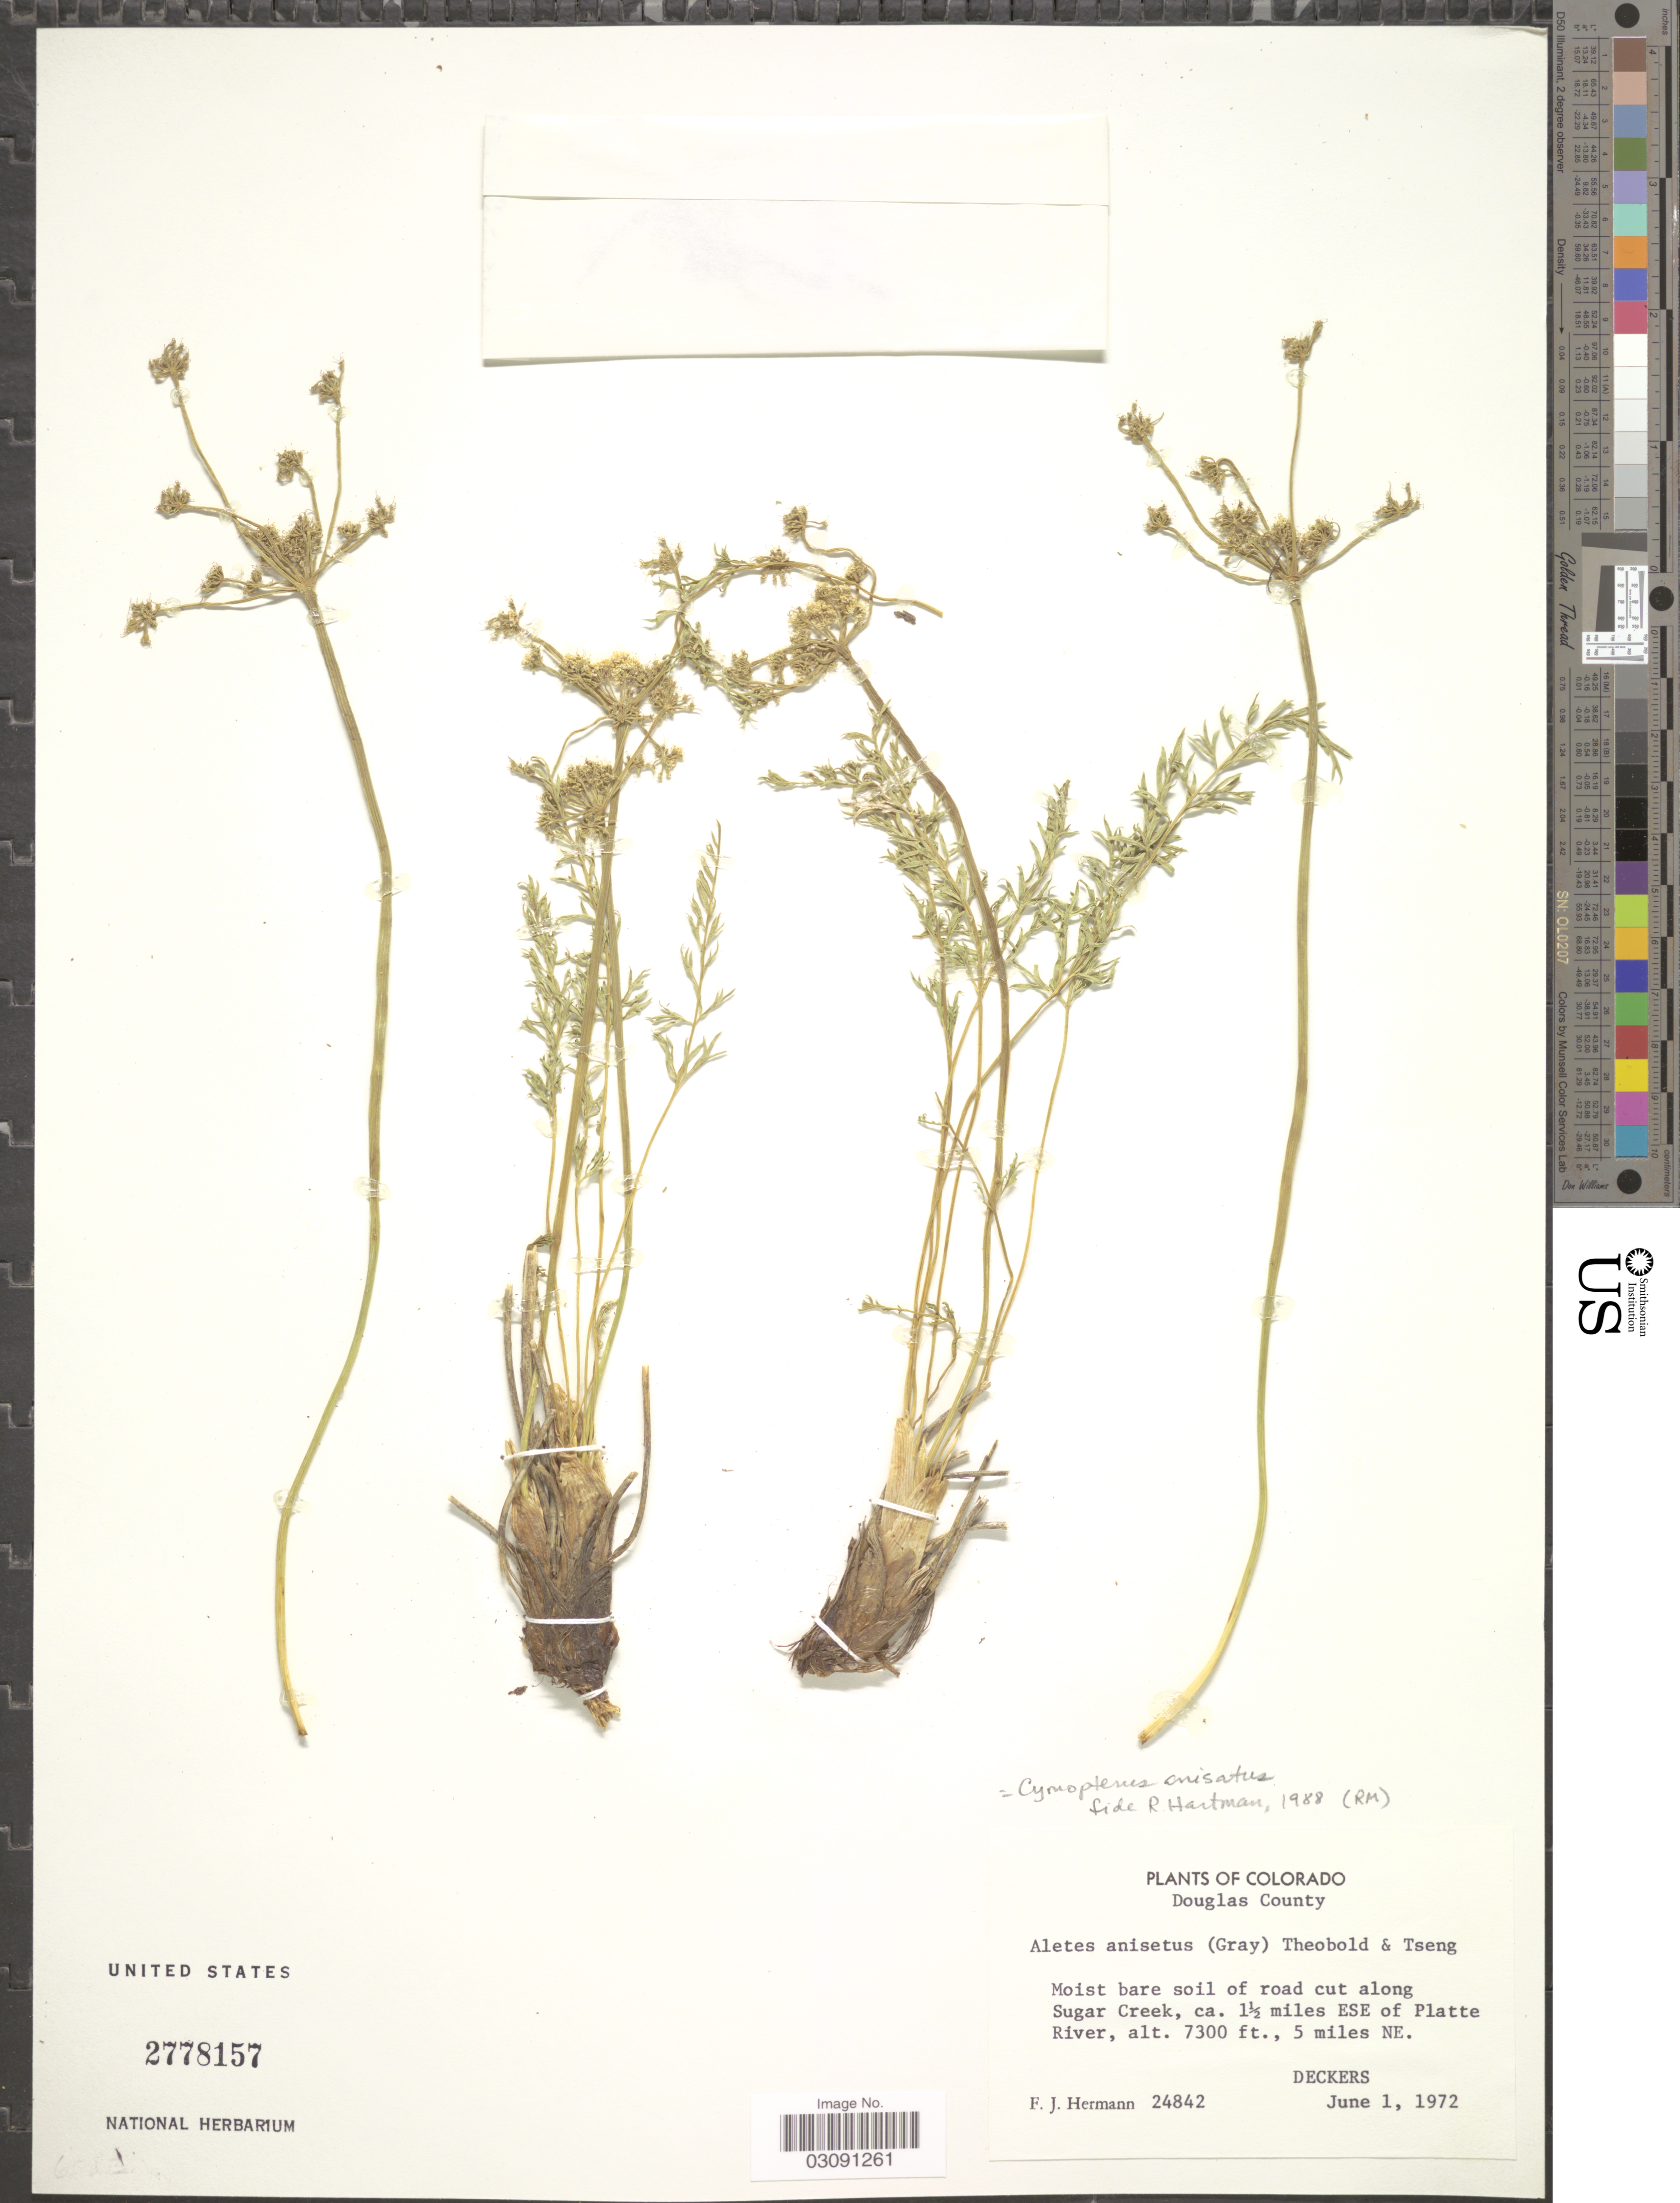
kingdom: Plantae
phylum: Tracheophyta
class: Magnoliopsida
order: Apiales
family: Apiaceae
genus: Cymopterus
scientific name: Cymopterus anisatus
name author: A. Gray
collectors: F. J. Hermann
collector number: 24842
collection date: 1972-06-01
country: United States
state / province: Colorado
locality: Douglas County, Moist bare soil of road cut along Sugar Creek, ca. 1½ miles ESE of Platte River, 5 miles NE. Deckers.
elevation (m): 2225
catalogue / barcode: US 2778157